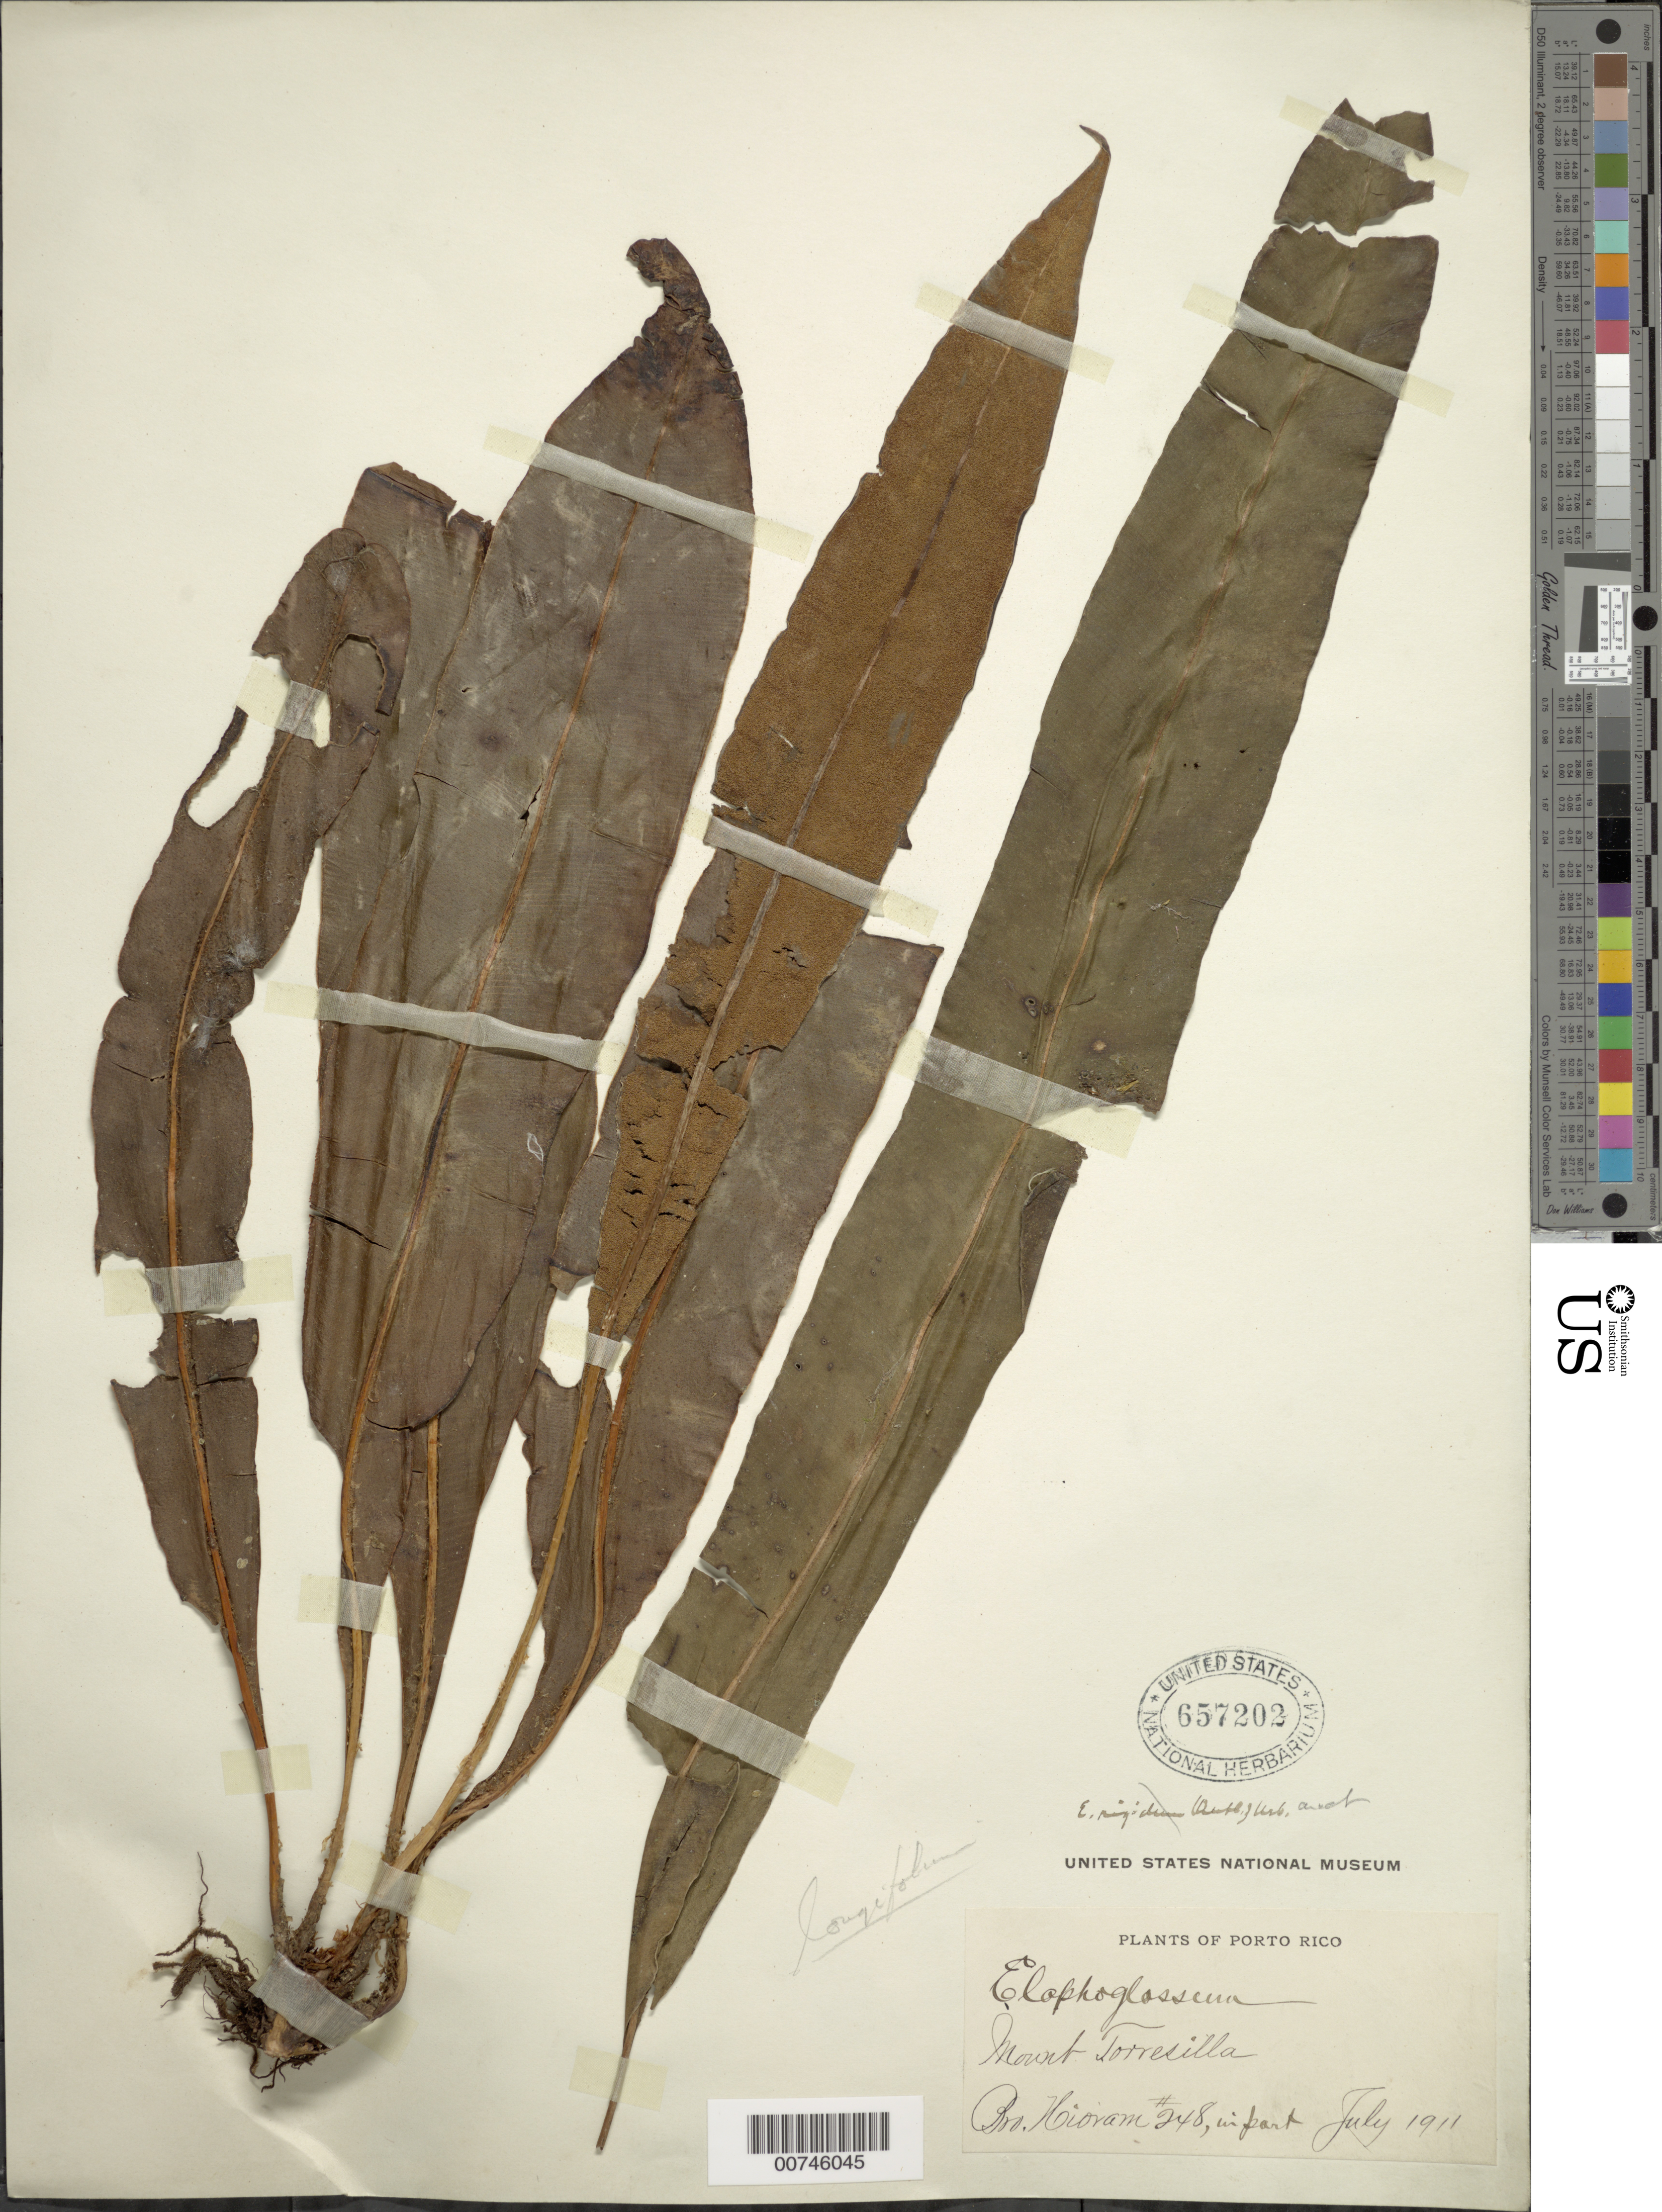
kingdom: Plantae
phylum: Tracheophyta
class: Polypodiopsida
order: Polypodiales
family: Dryopteridaceae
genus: Elaphoglossum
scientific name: Elaphoglossum longifolium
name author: J. Sm.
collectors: Bro. Hioram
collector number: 248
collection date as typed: Jul 1911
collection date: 1911-07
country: Puerto Rico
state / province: Barranquitas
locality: Mount Torresilla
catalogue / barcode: US 657202